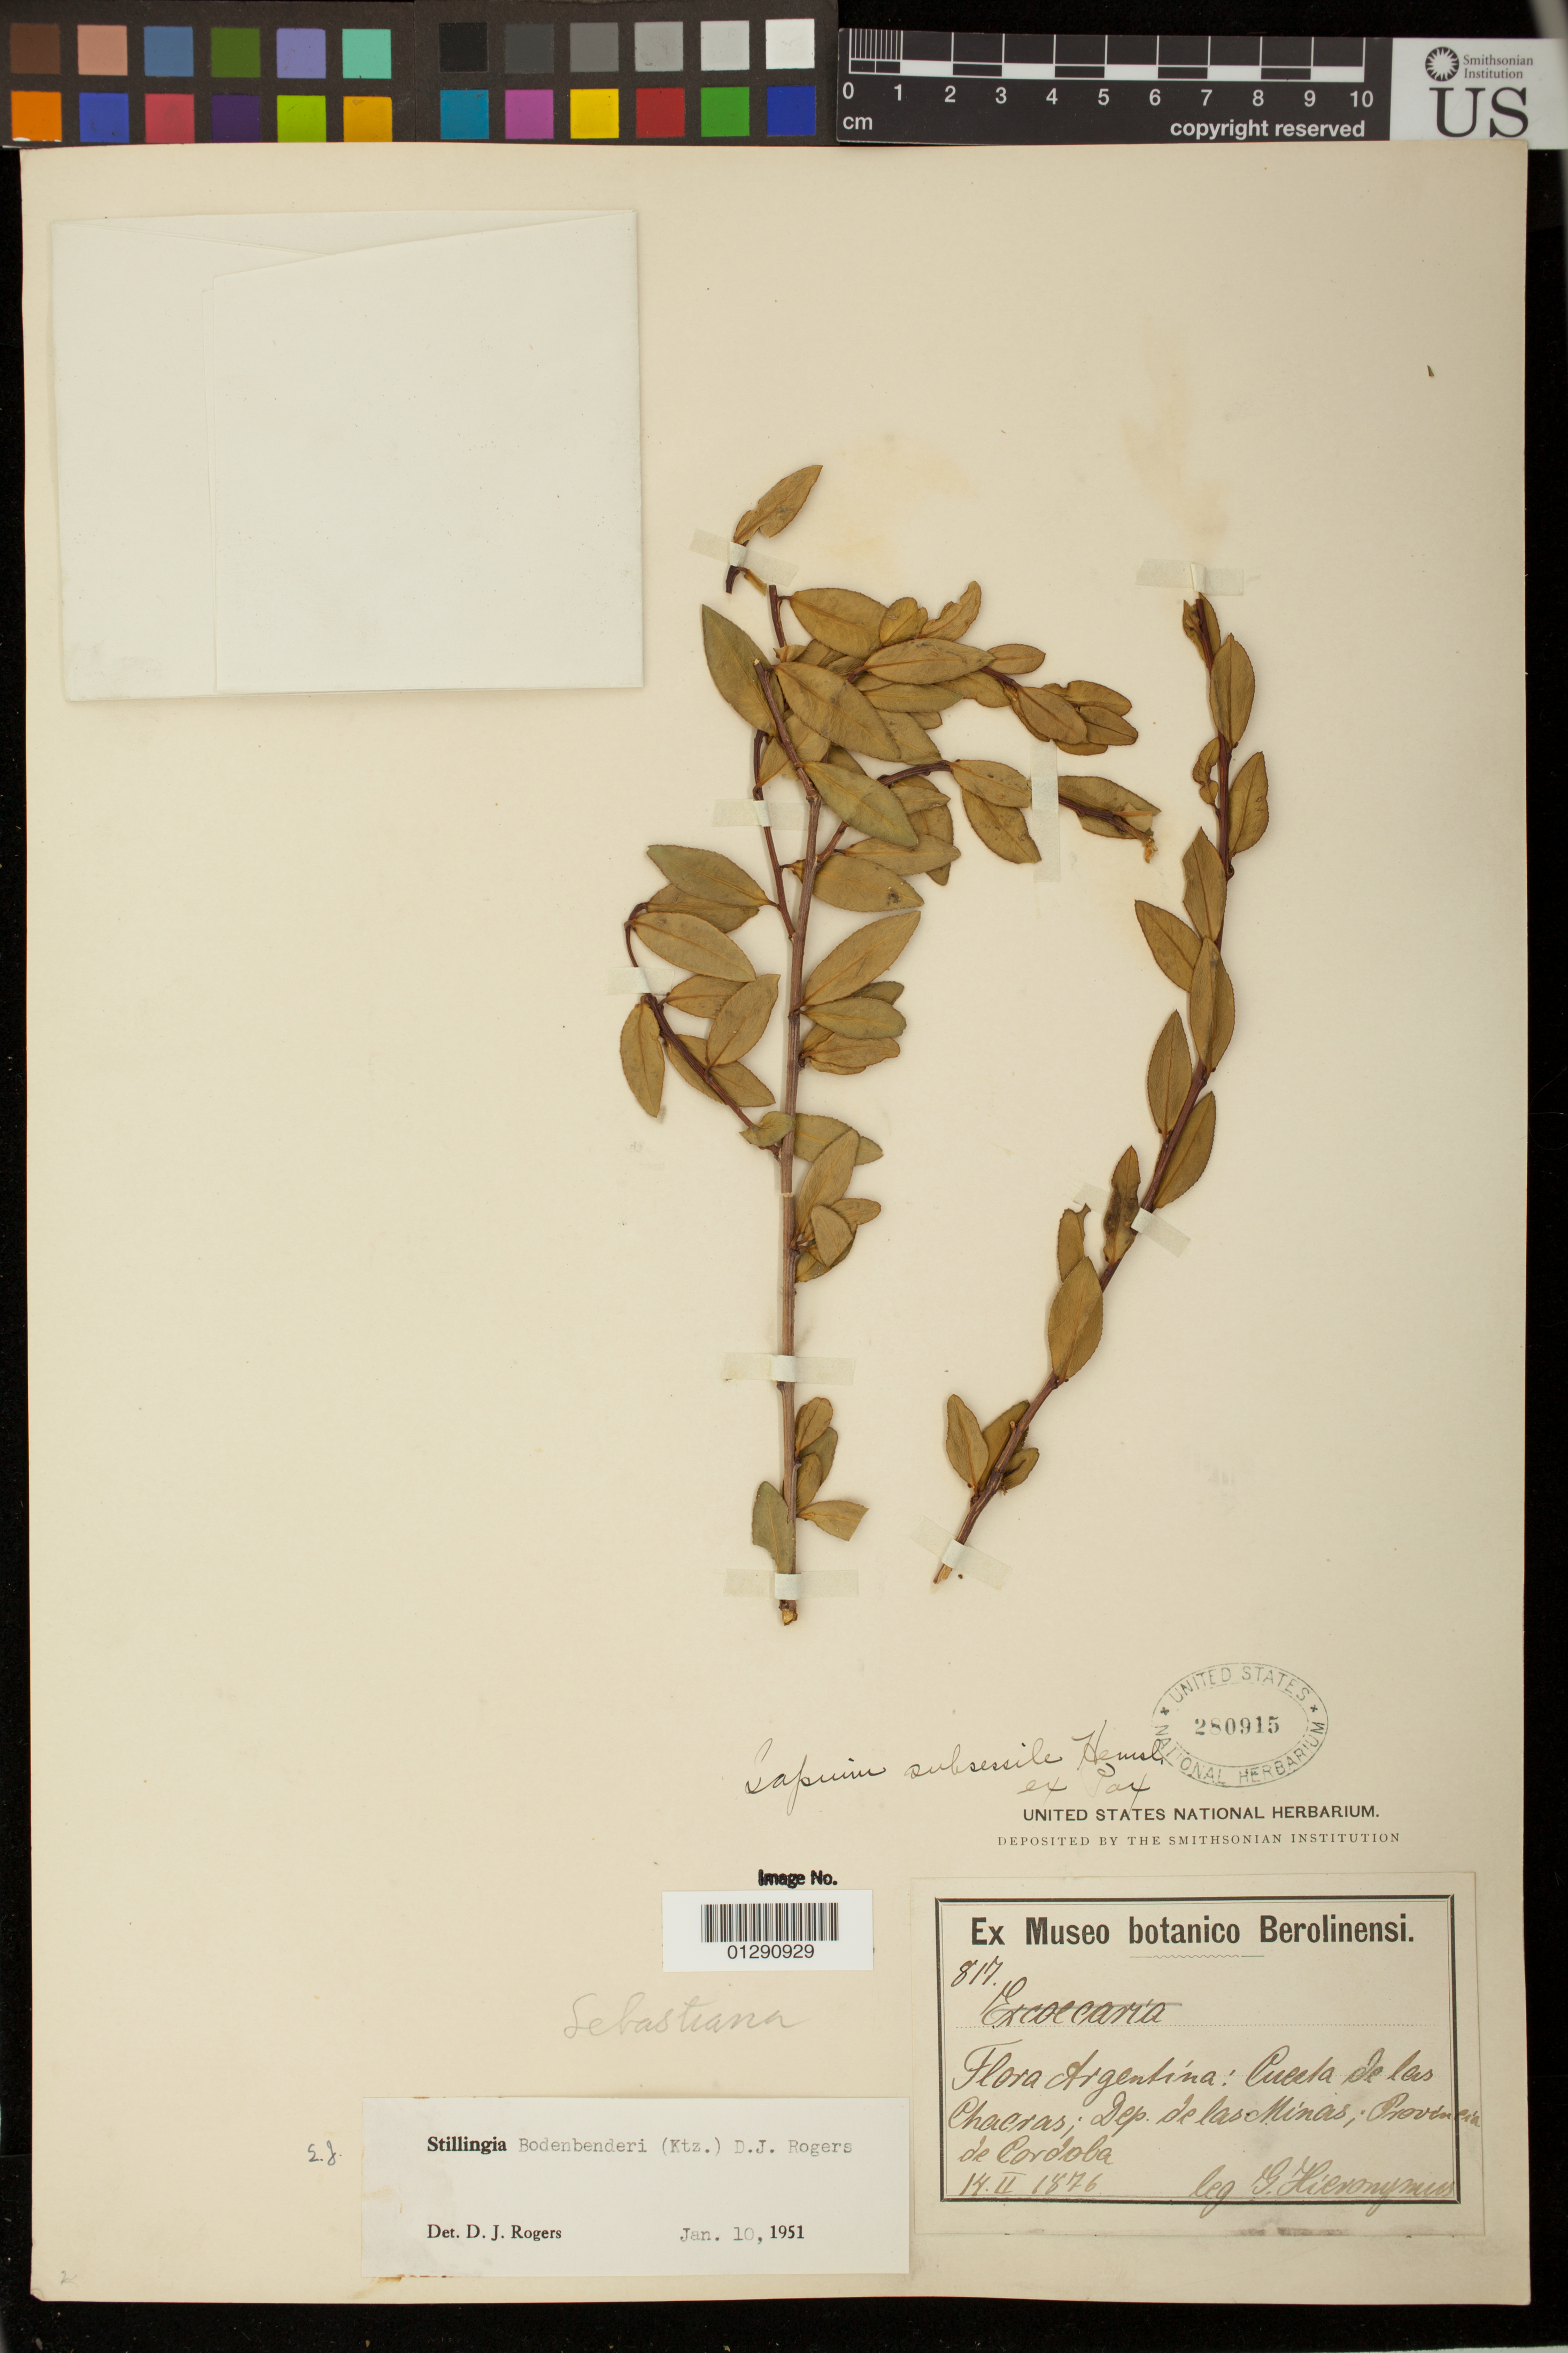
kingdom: Plantae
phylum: Tracheophyta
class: Magnoliopsida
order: Malpighiales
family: Euphorbiaceae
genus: Stillingia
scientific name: Stillingia bodenbenderi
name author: (Kuntze) D.J. Rogers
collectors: G. H. Hieronymus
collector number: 817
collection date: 1876-02-14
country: Argentina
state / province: Cordoba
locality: Cuesta de las Chacras; Dep. de las Minas; Provencia de Cordoba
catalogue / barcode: US 280915